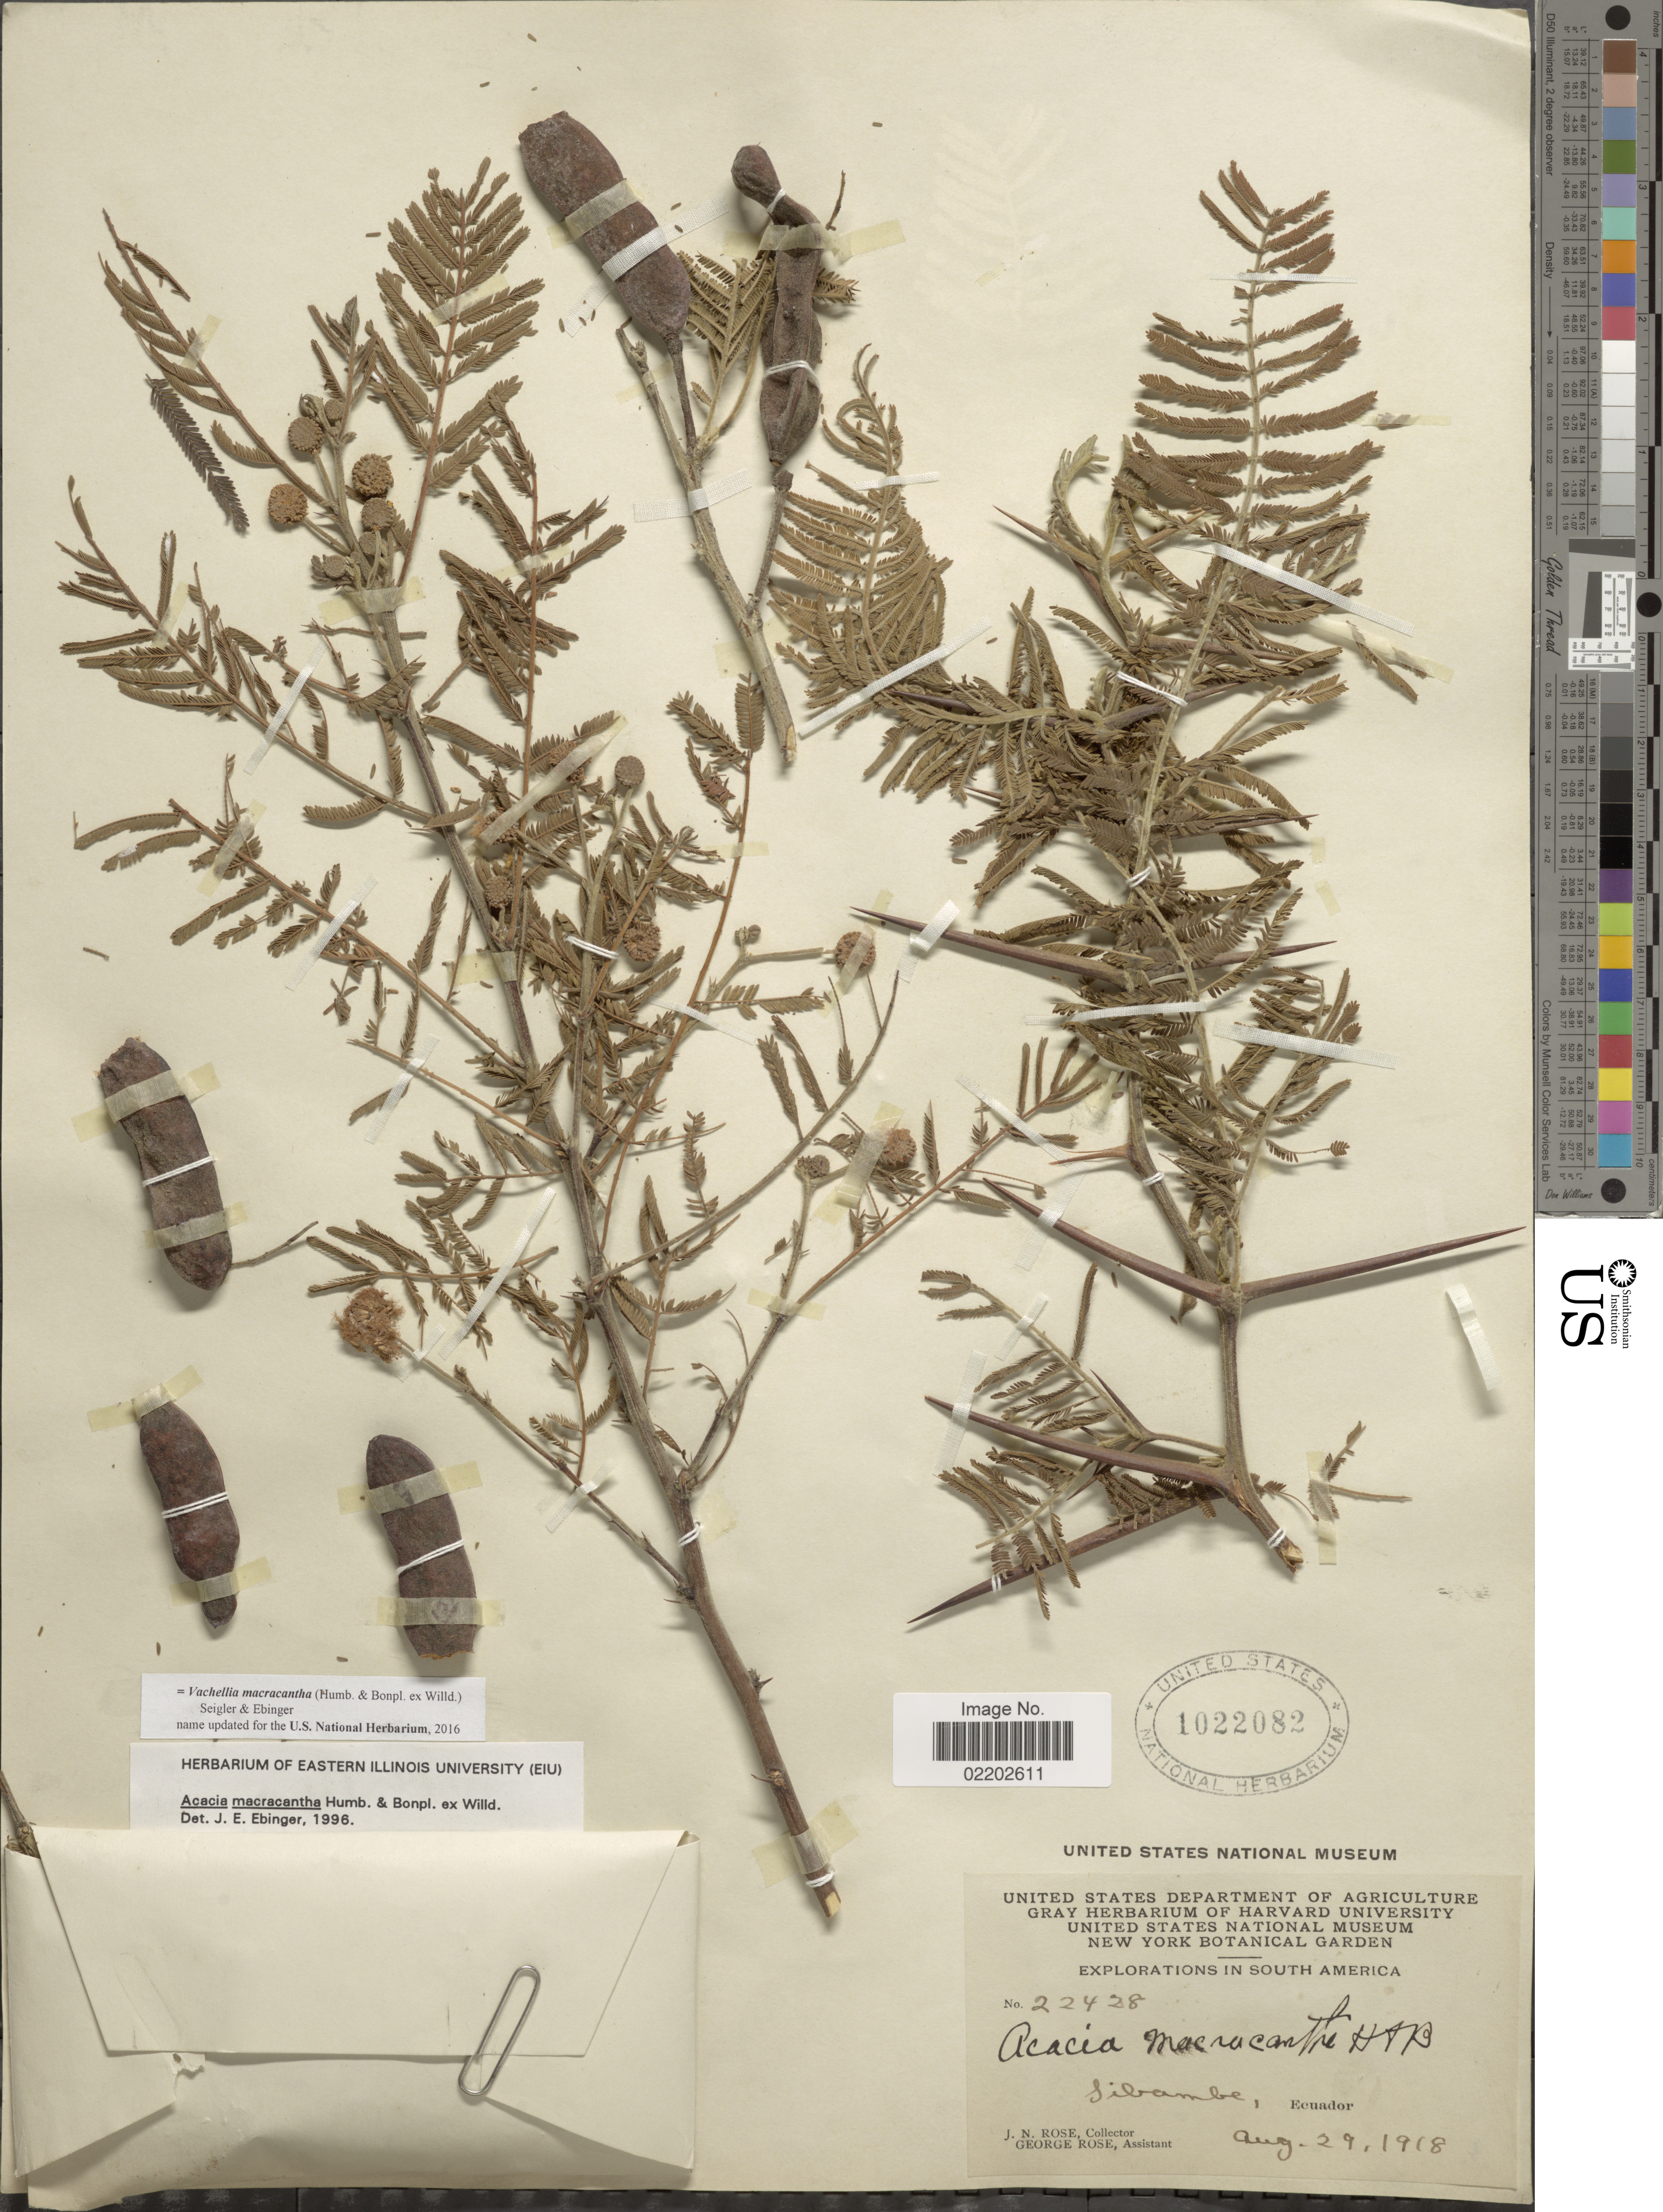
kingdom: Plantae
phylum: Tracheophyta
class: Magnoliopsida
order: Fabales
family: Fabaceae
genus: Vachellia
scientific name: Vachellia macracantha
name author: (Humb. & Bonpl. ex Willd.) Seigler & Ebinger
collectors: J. N. Rose & G. Rose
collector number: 22428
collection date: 1918-08-29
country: Ecuador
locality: Sibambe, Ecuador.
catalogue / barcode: US 1022082